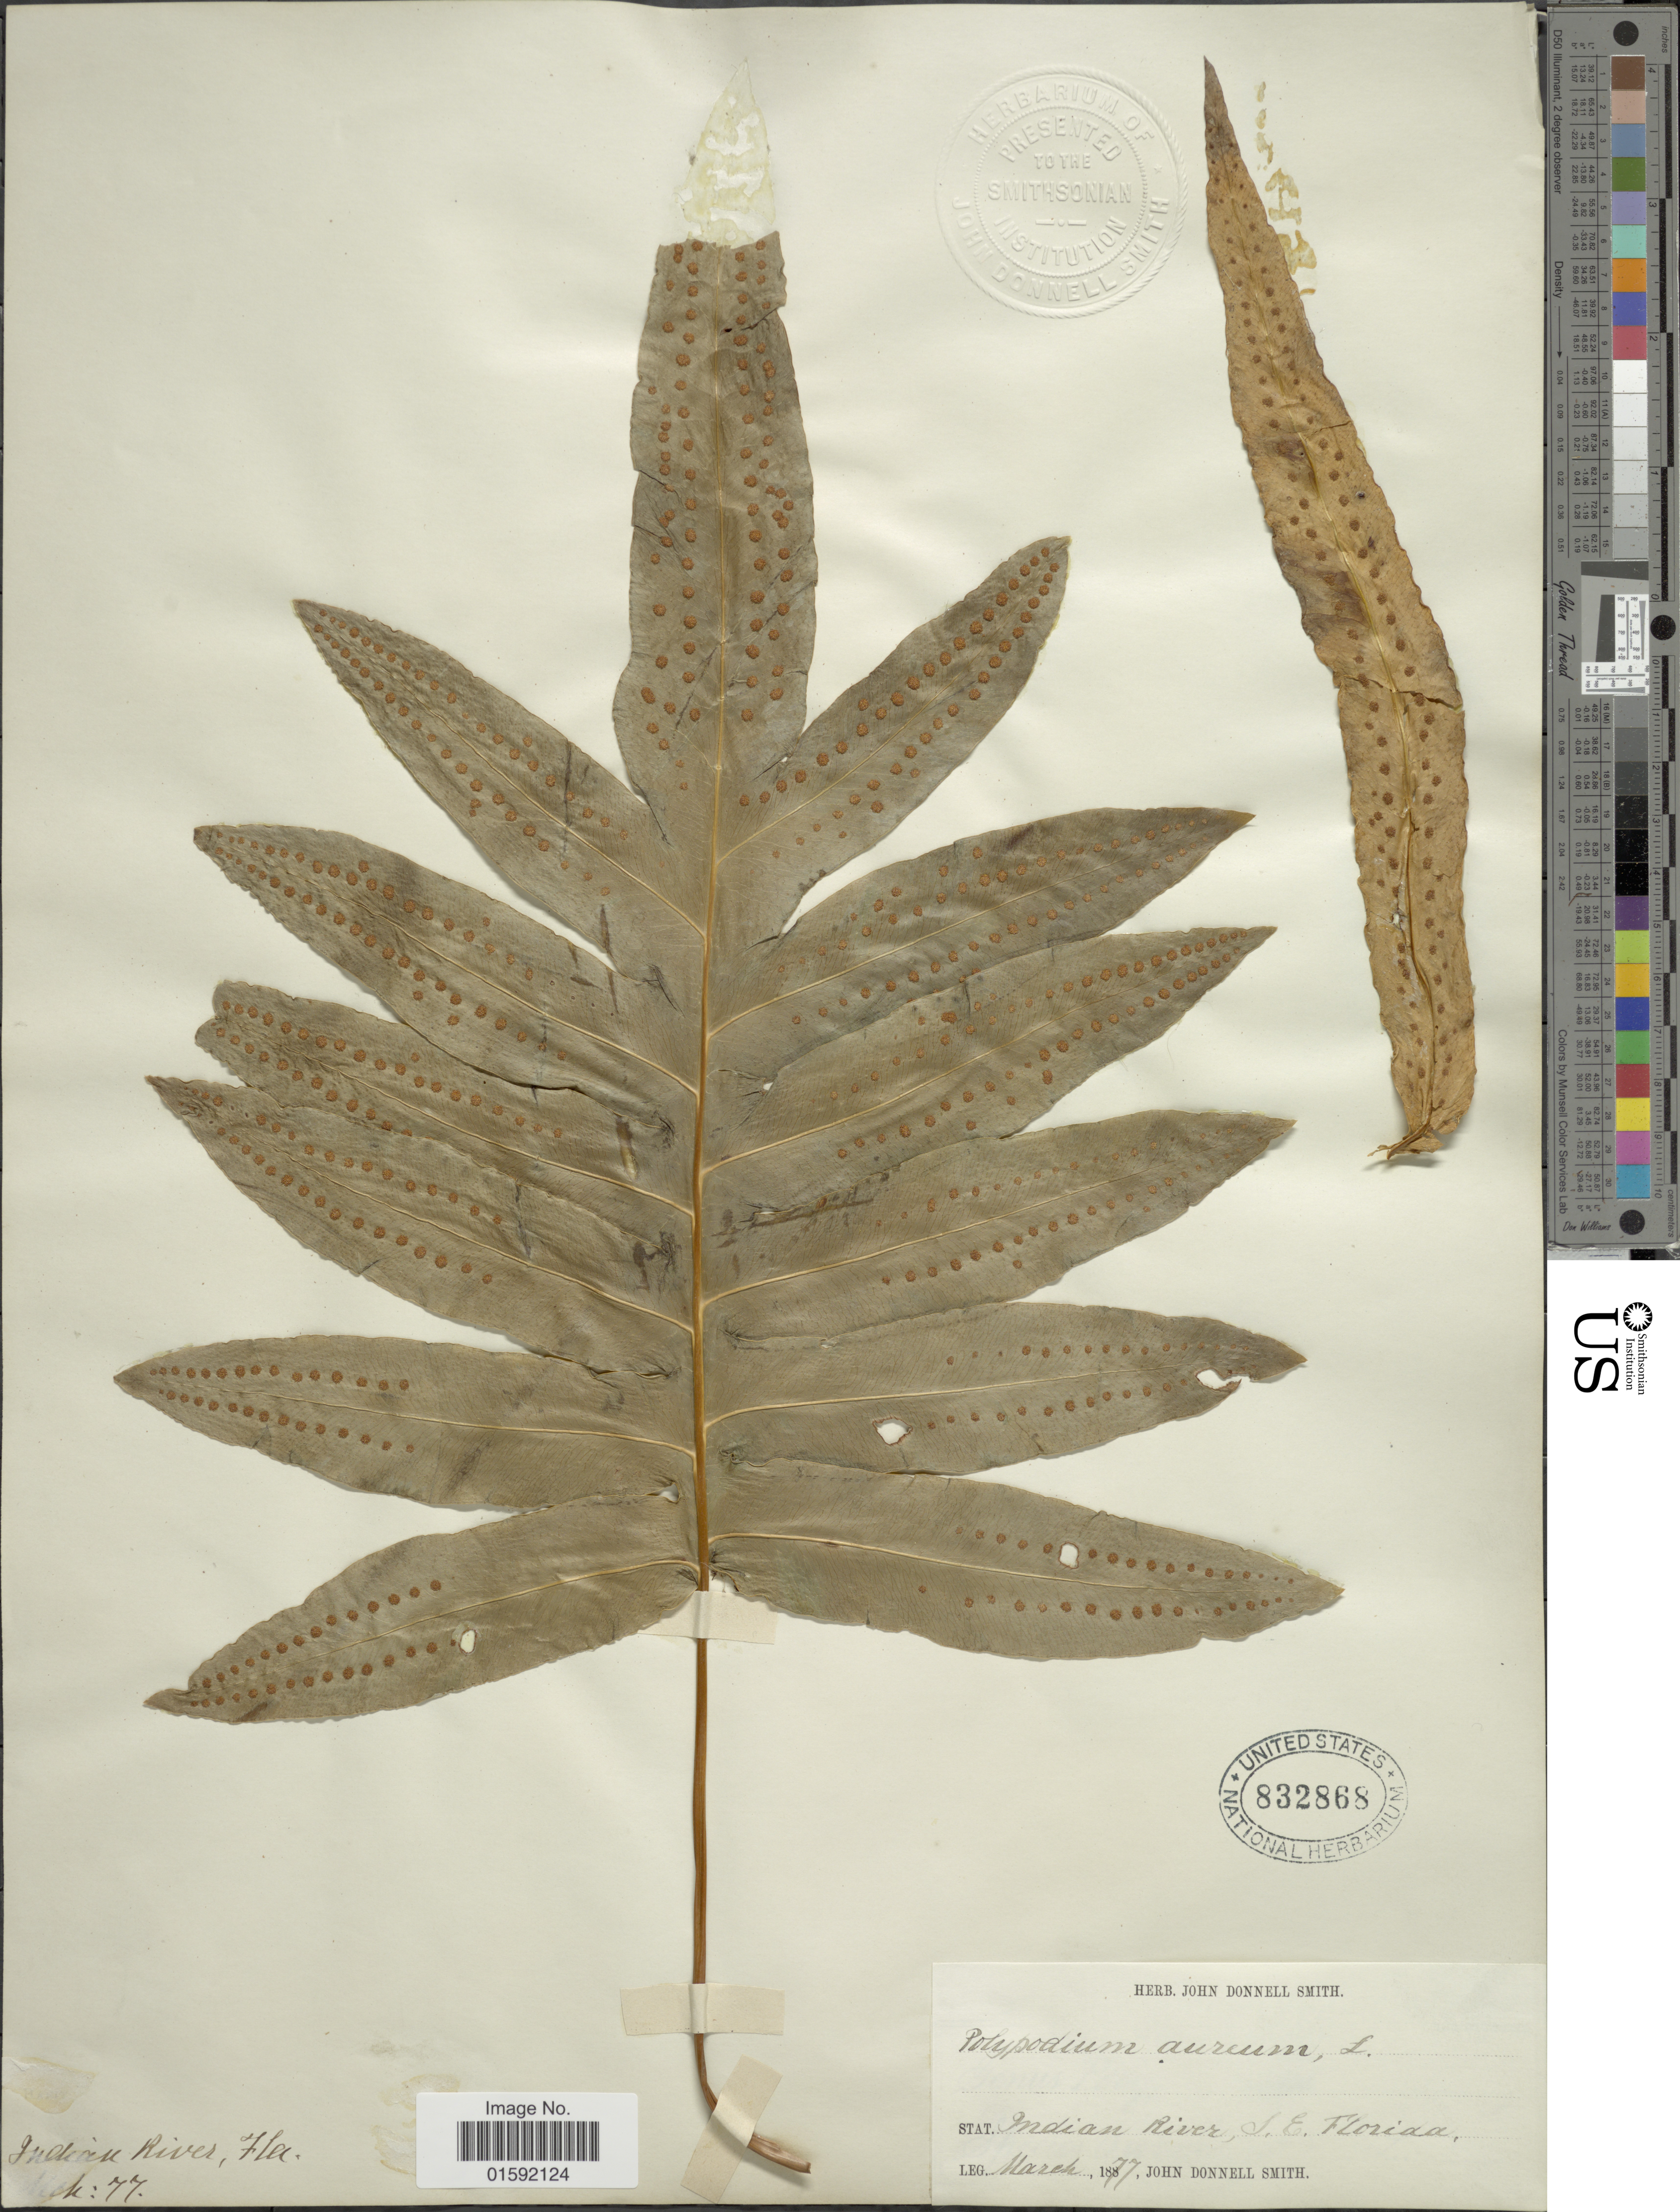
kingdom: Plantae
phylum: Tracheophyta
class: Polypodiopsida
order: Polypodiales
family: Polypodiaceae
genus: Phlebodium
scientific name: Phlebodium aureum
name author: (L.) J. Sm.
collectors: J. Donnell Smith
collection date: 1877-03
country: United States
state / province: Florida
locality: Indian River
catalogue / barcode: US 832868